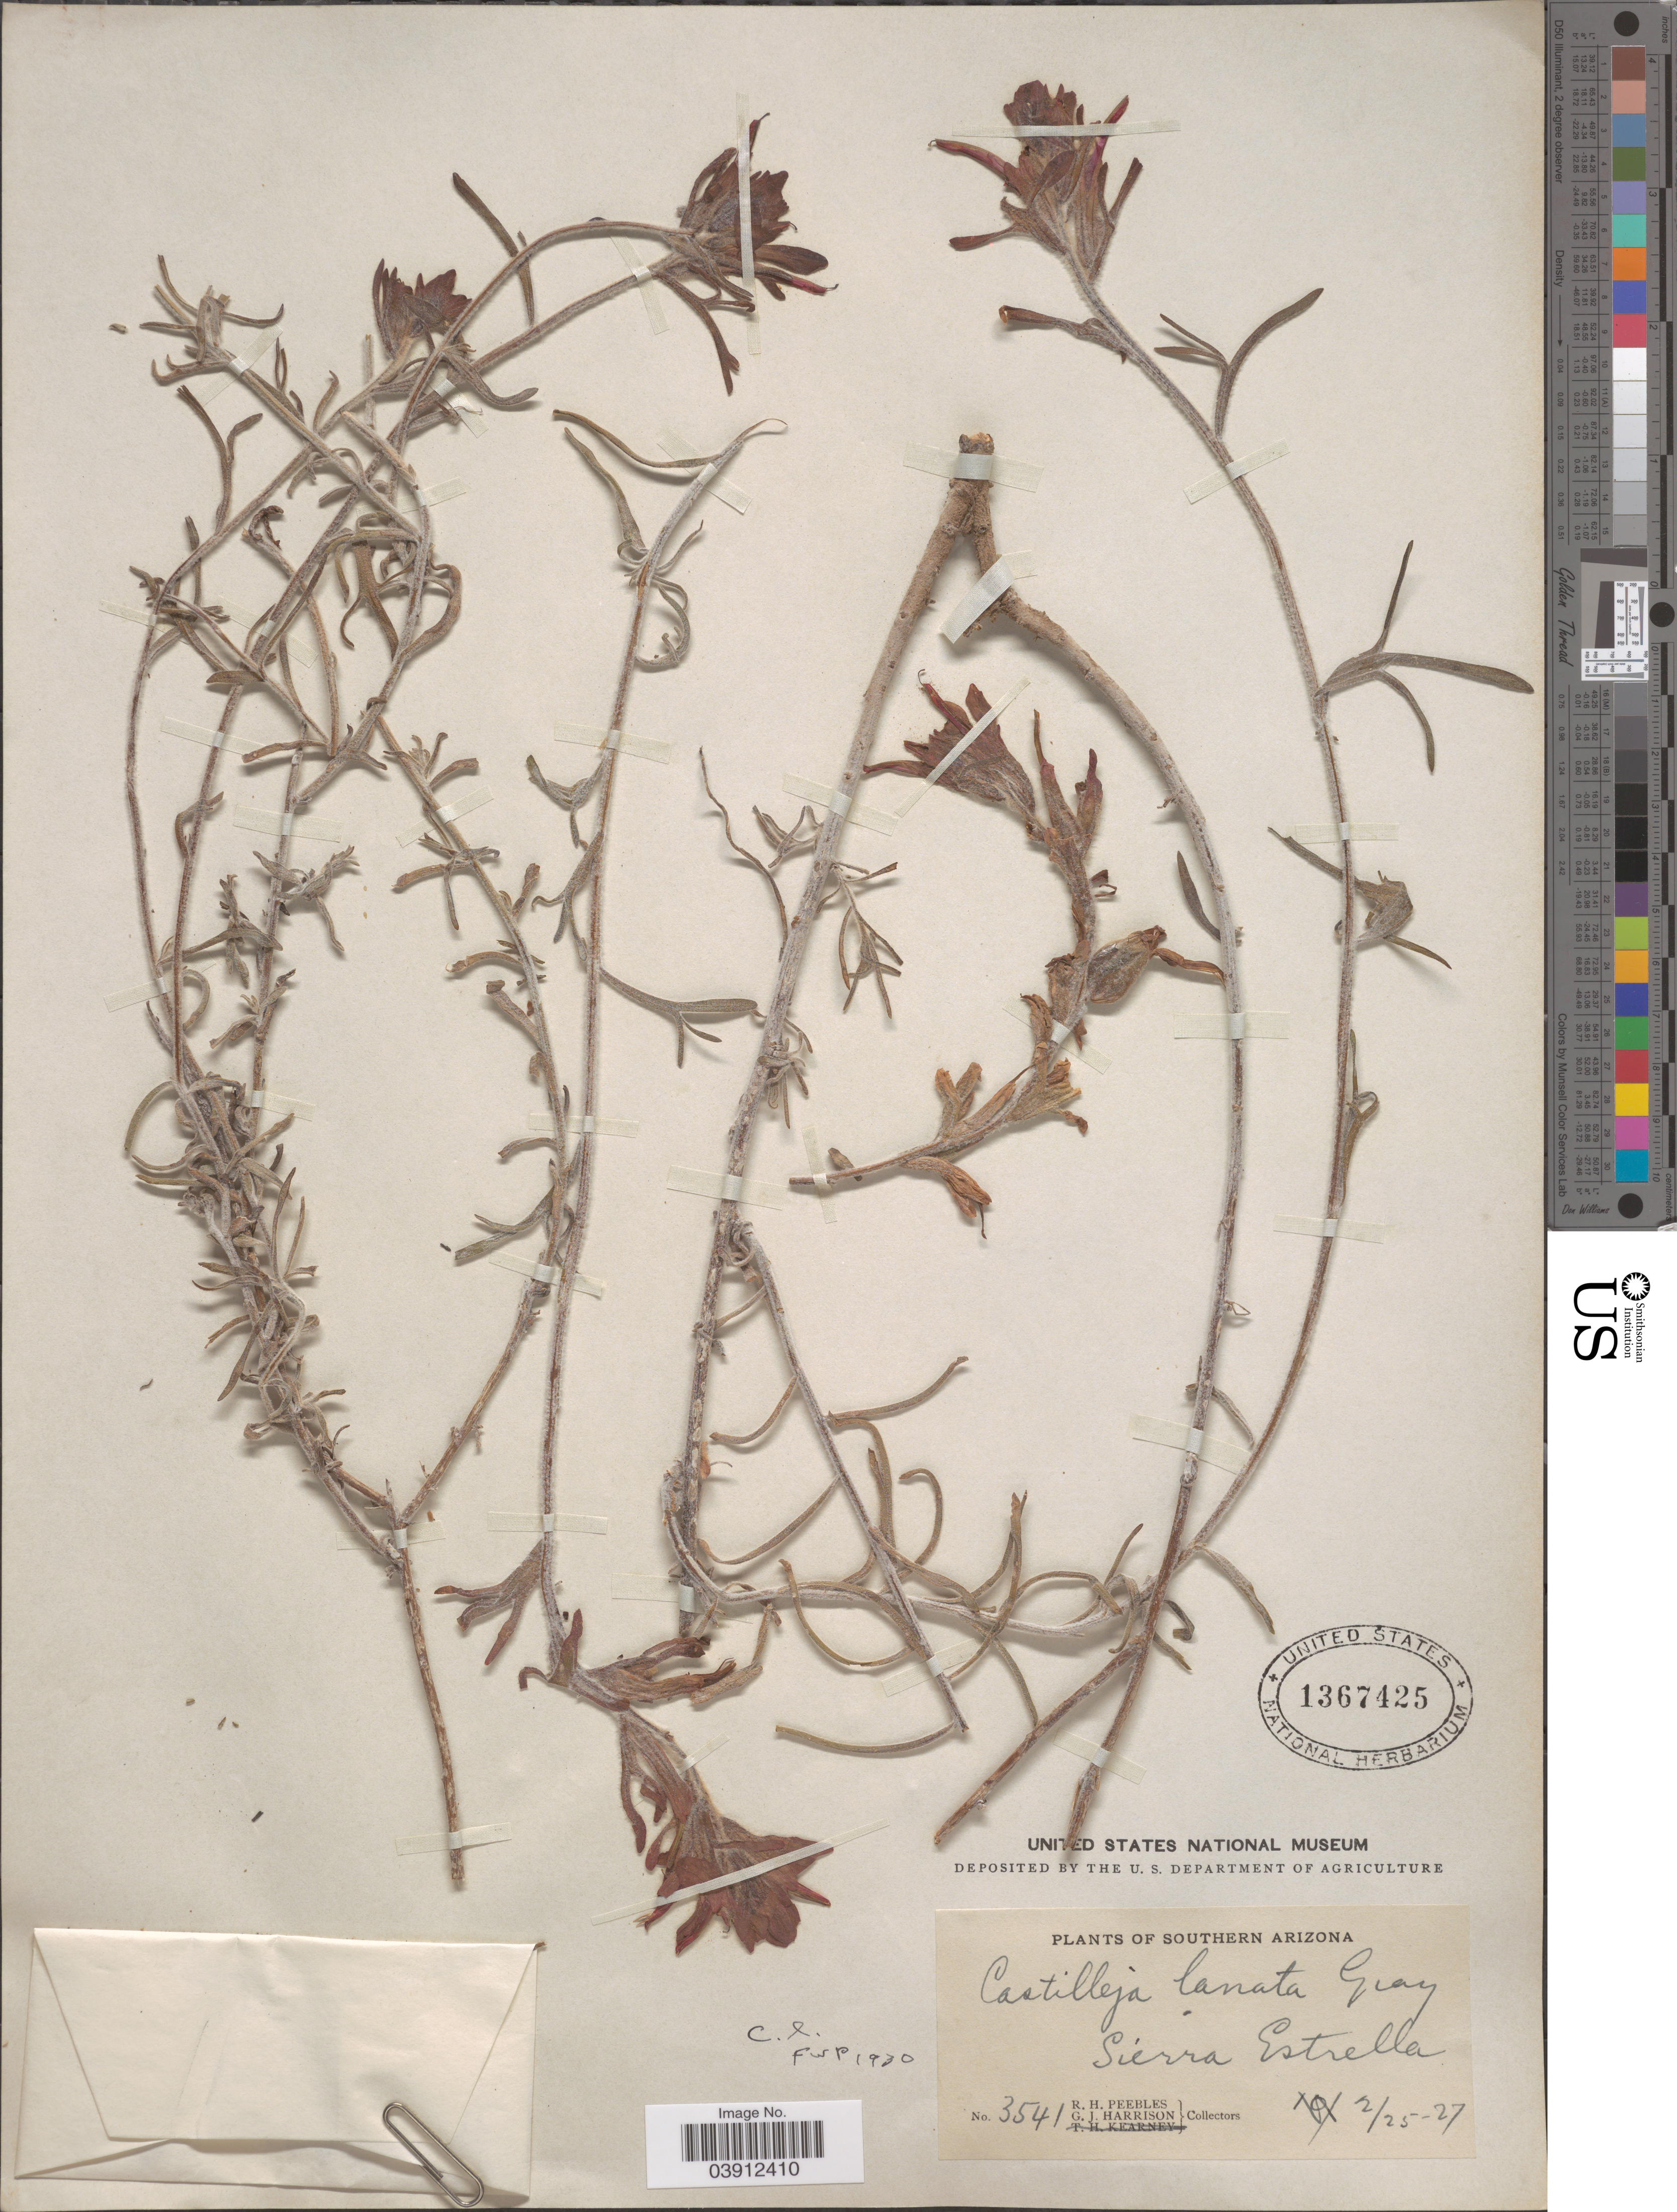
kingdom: Plantae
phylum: Tracheophyta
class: Magnoliopsida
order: Lamiales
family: Orobanchaceae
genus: Castilleja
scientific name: Castilleja lanata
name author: A. Gray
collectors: R. H. Peebles & G. J. Harrison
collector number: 3541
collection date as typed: Transcribed d/m/y: 25/2/27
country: United States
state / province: Arizona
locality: Southern Arizona. Sierra Estrella.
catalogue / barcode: US 1367425